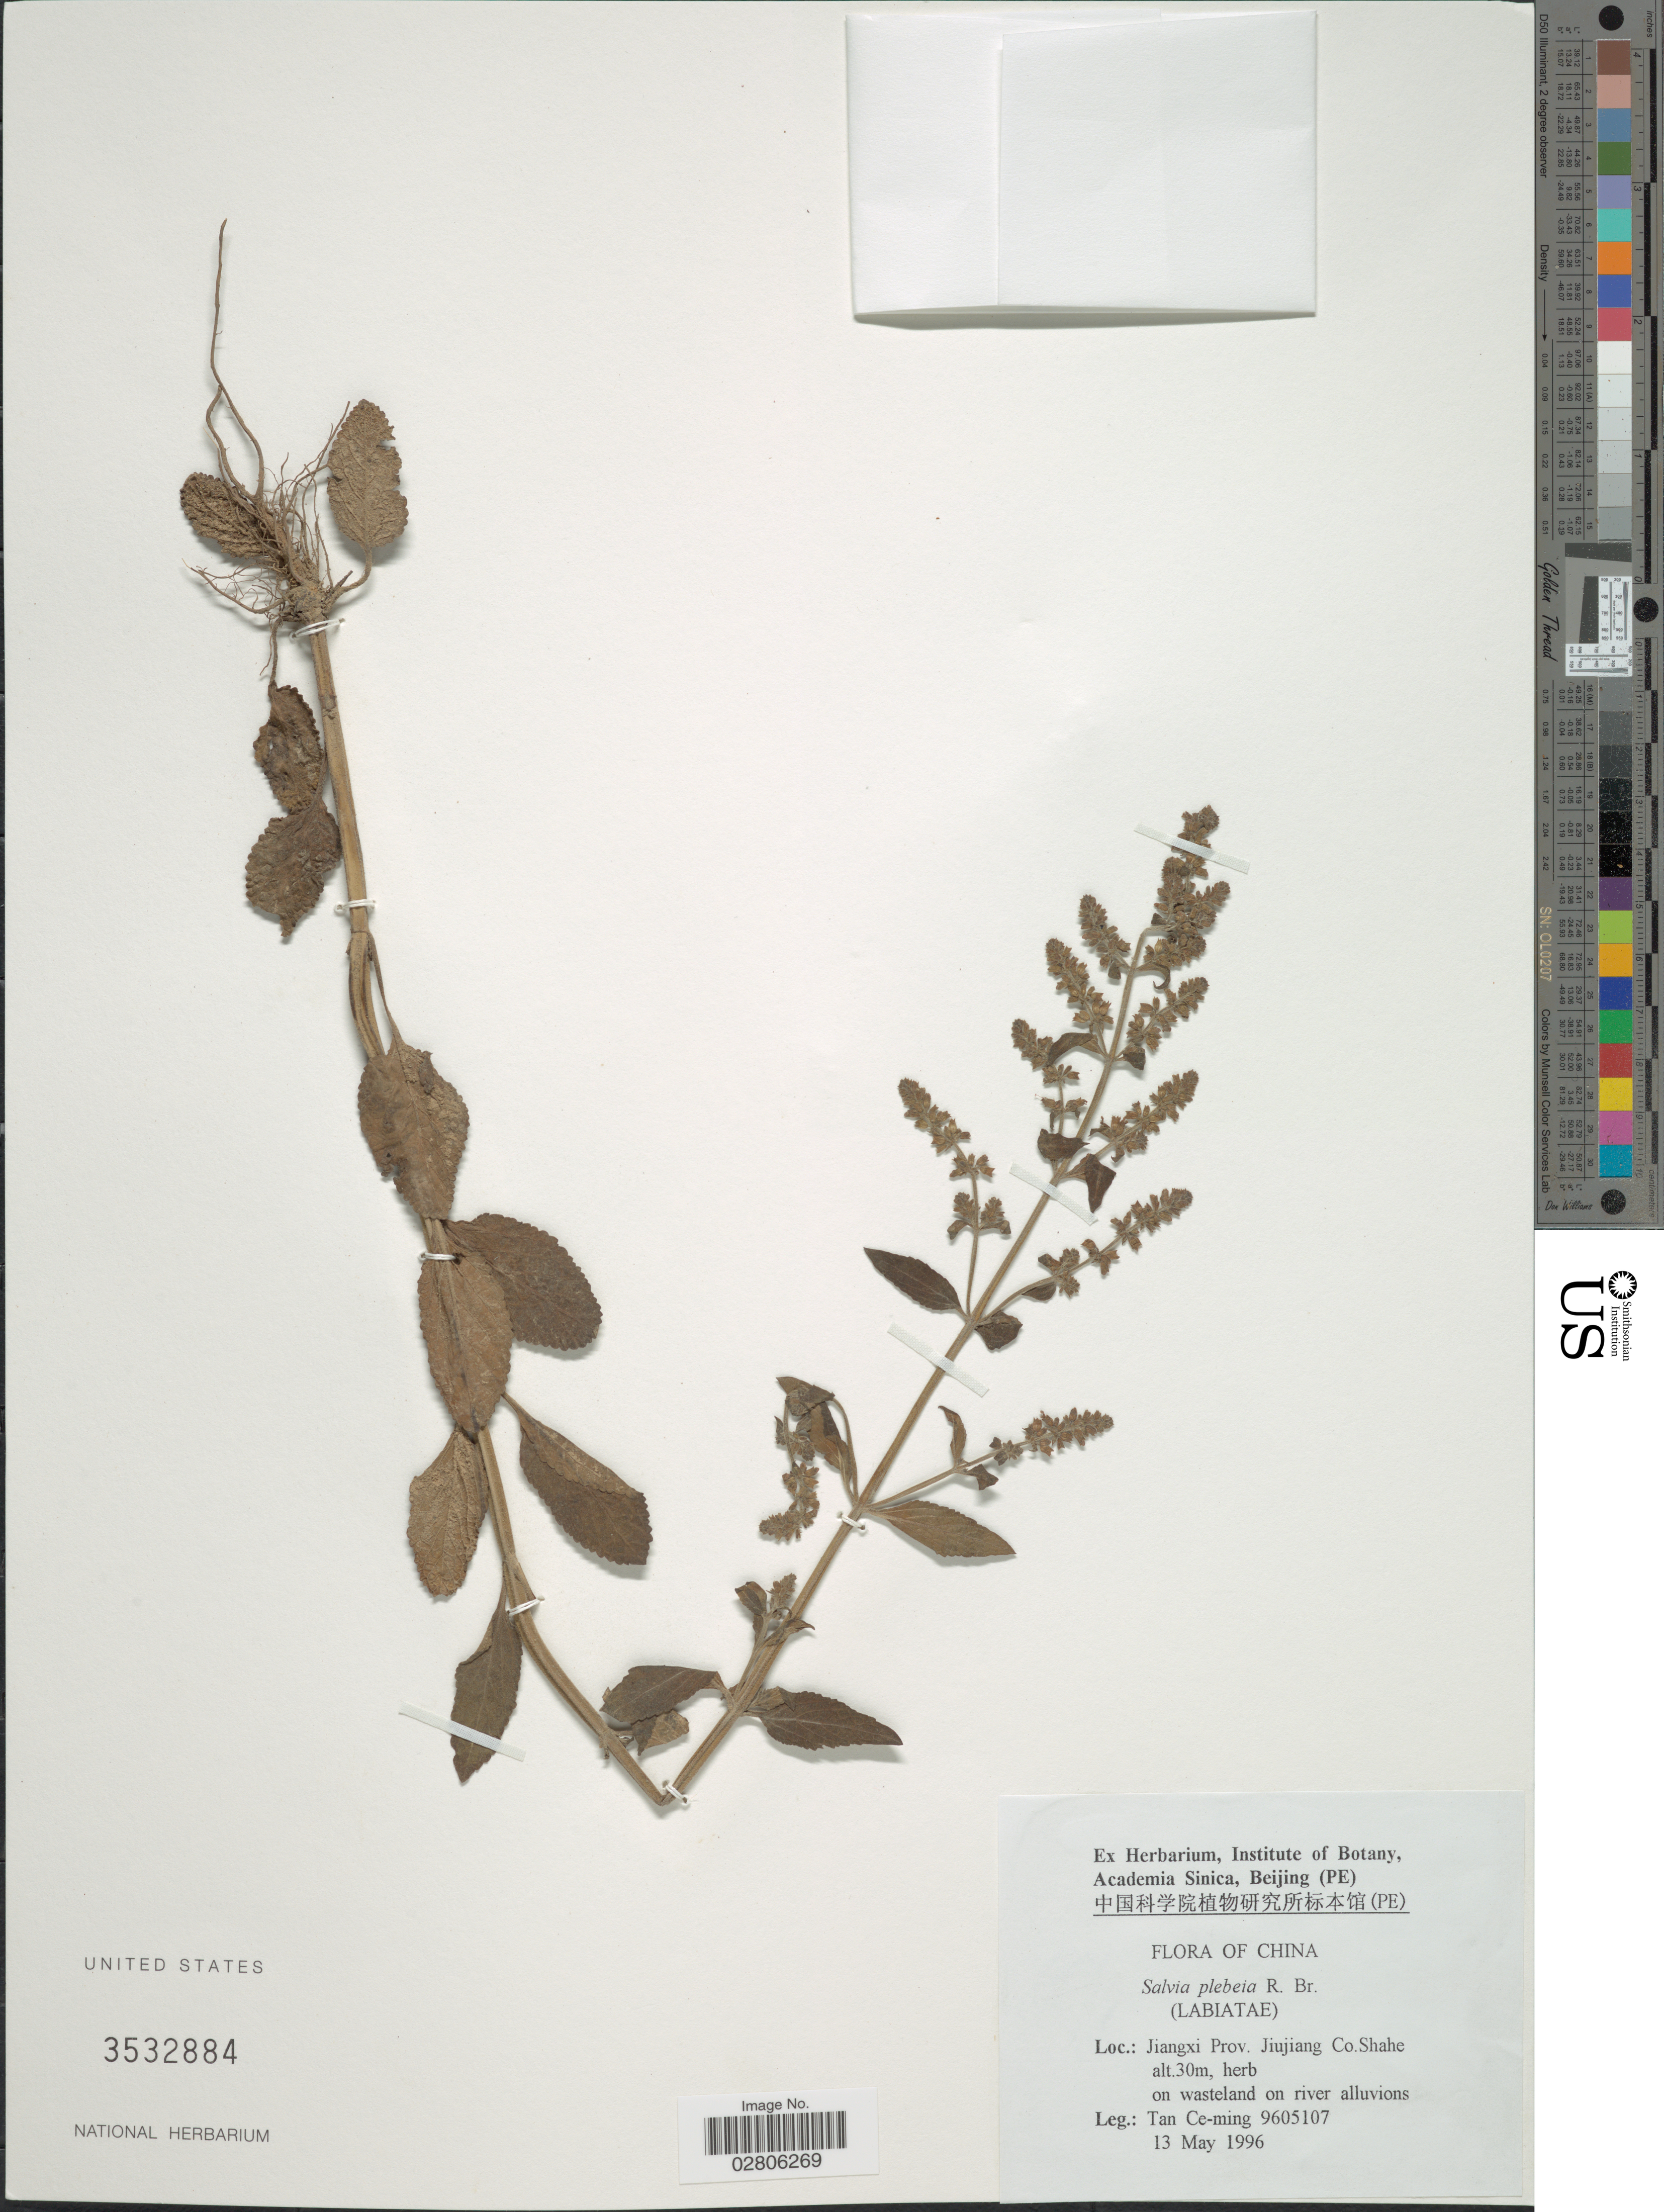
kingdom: Plantae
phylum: Tracheophyta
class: Magnoliopsida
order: Lamiales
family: Lamiaceae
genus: Salvia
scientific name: Salvia plebeia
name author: R. Br.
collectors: T. Ce-ming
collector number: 9605107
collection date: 1996-05-13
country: China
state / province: Jiangxi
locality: Jiujiang Co. Shahe.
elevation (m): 30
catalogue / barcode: US 3532884